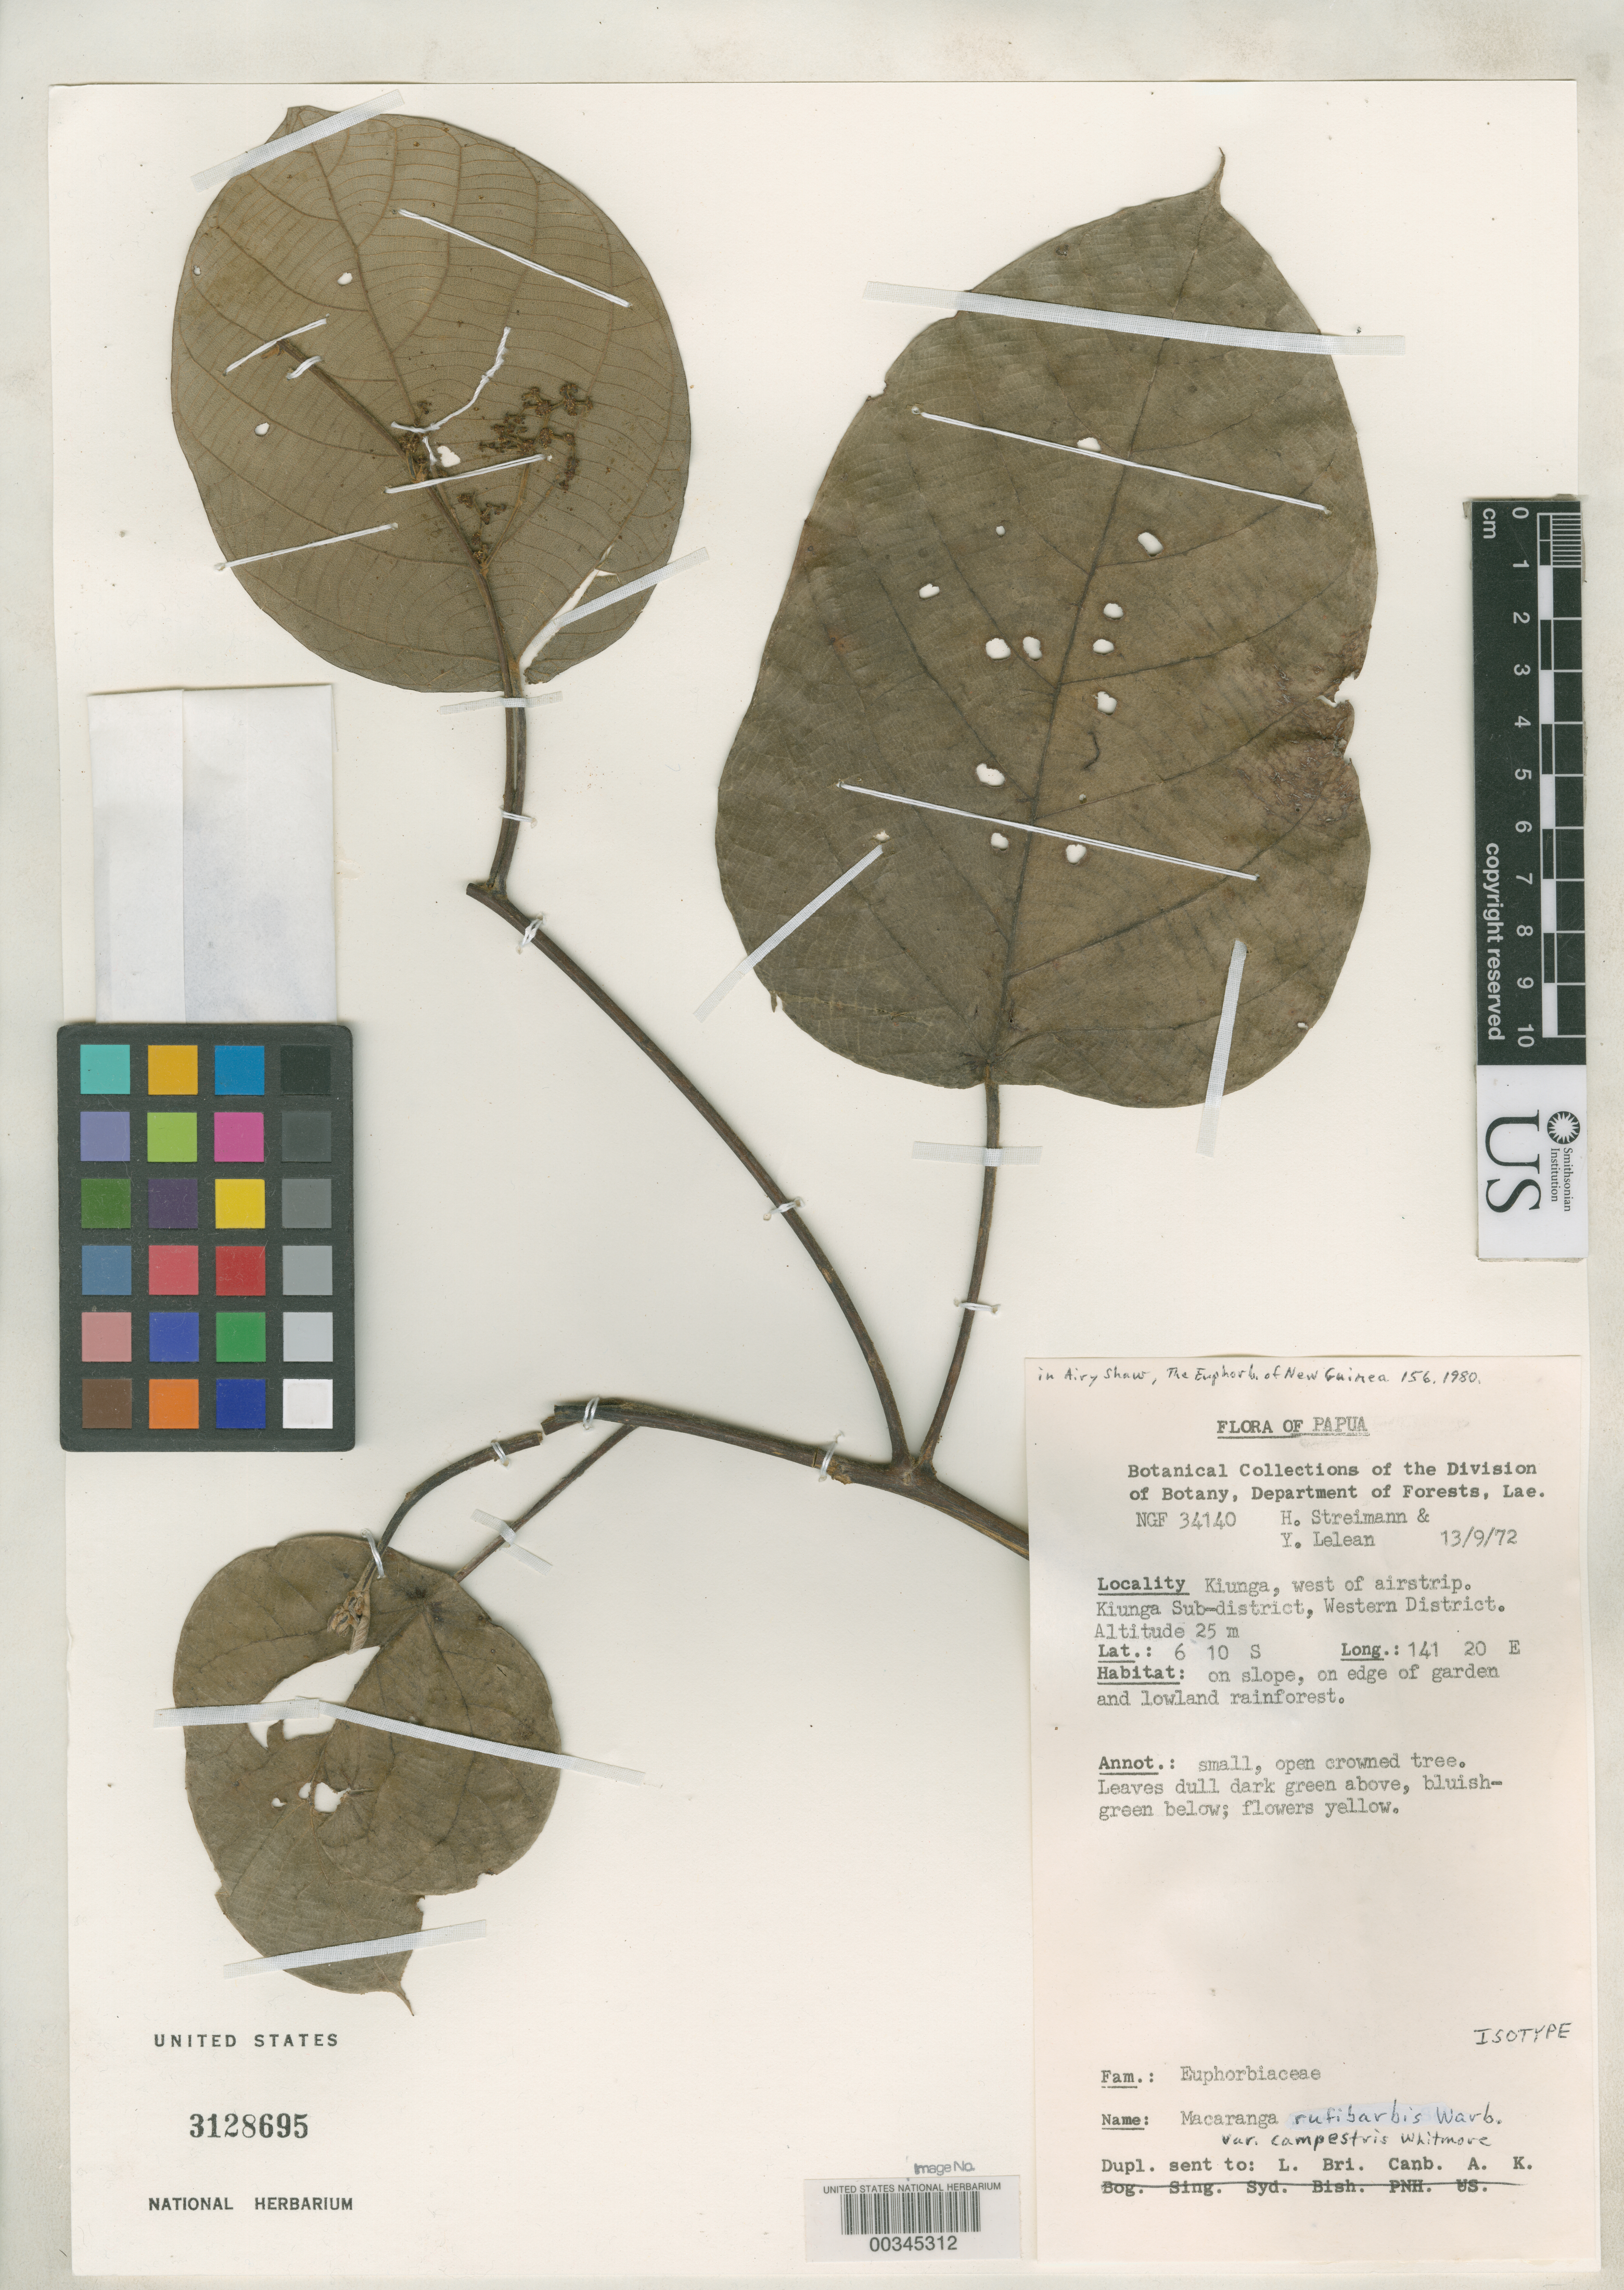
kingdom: Plantae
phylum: Tracheophyta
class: Magnoliopsida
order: Malpighiales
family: Euphorbiaceae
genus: Macaranga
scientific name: Macaranga rufibarbis var. campestris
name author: Whitmore in Airy Shaw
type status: Isotype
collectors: H. Streimann & Y. Lelean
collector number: NGF 34140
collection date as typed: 13 Sep 1972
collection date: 1972-09-13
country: Papua New Guinea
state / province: Western Highlands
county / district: Kiunga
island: New Guinea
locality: Kiunga, W of airstrip.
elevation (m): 25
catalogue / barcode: US 3128695